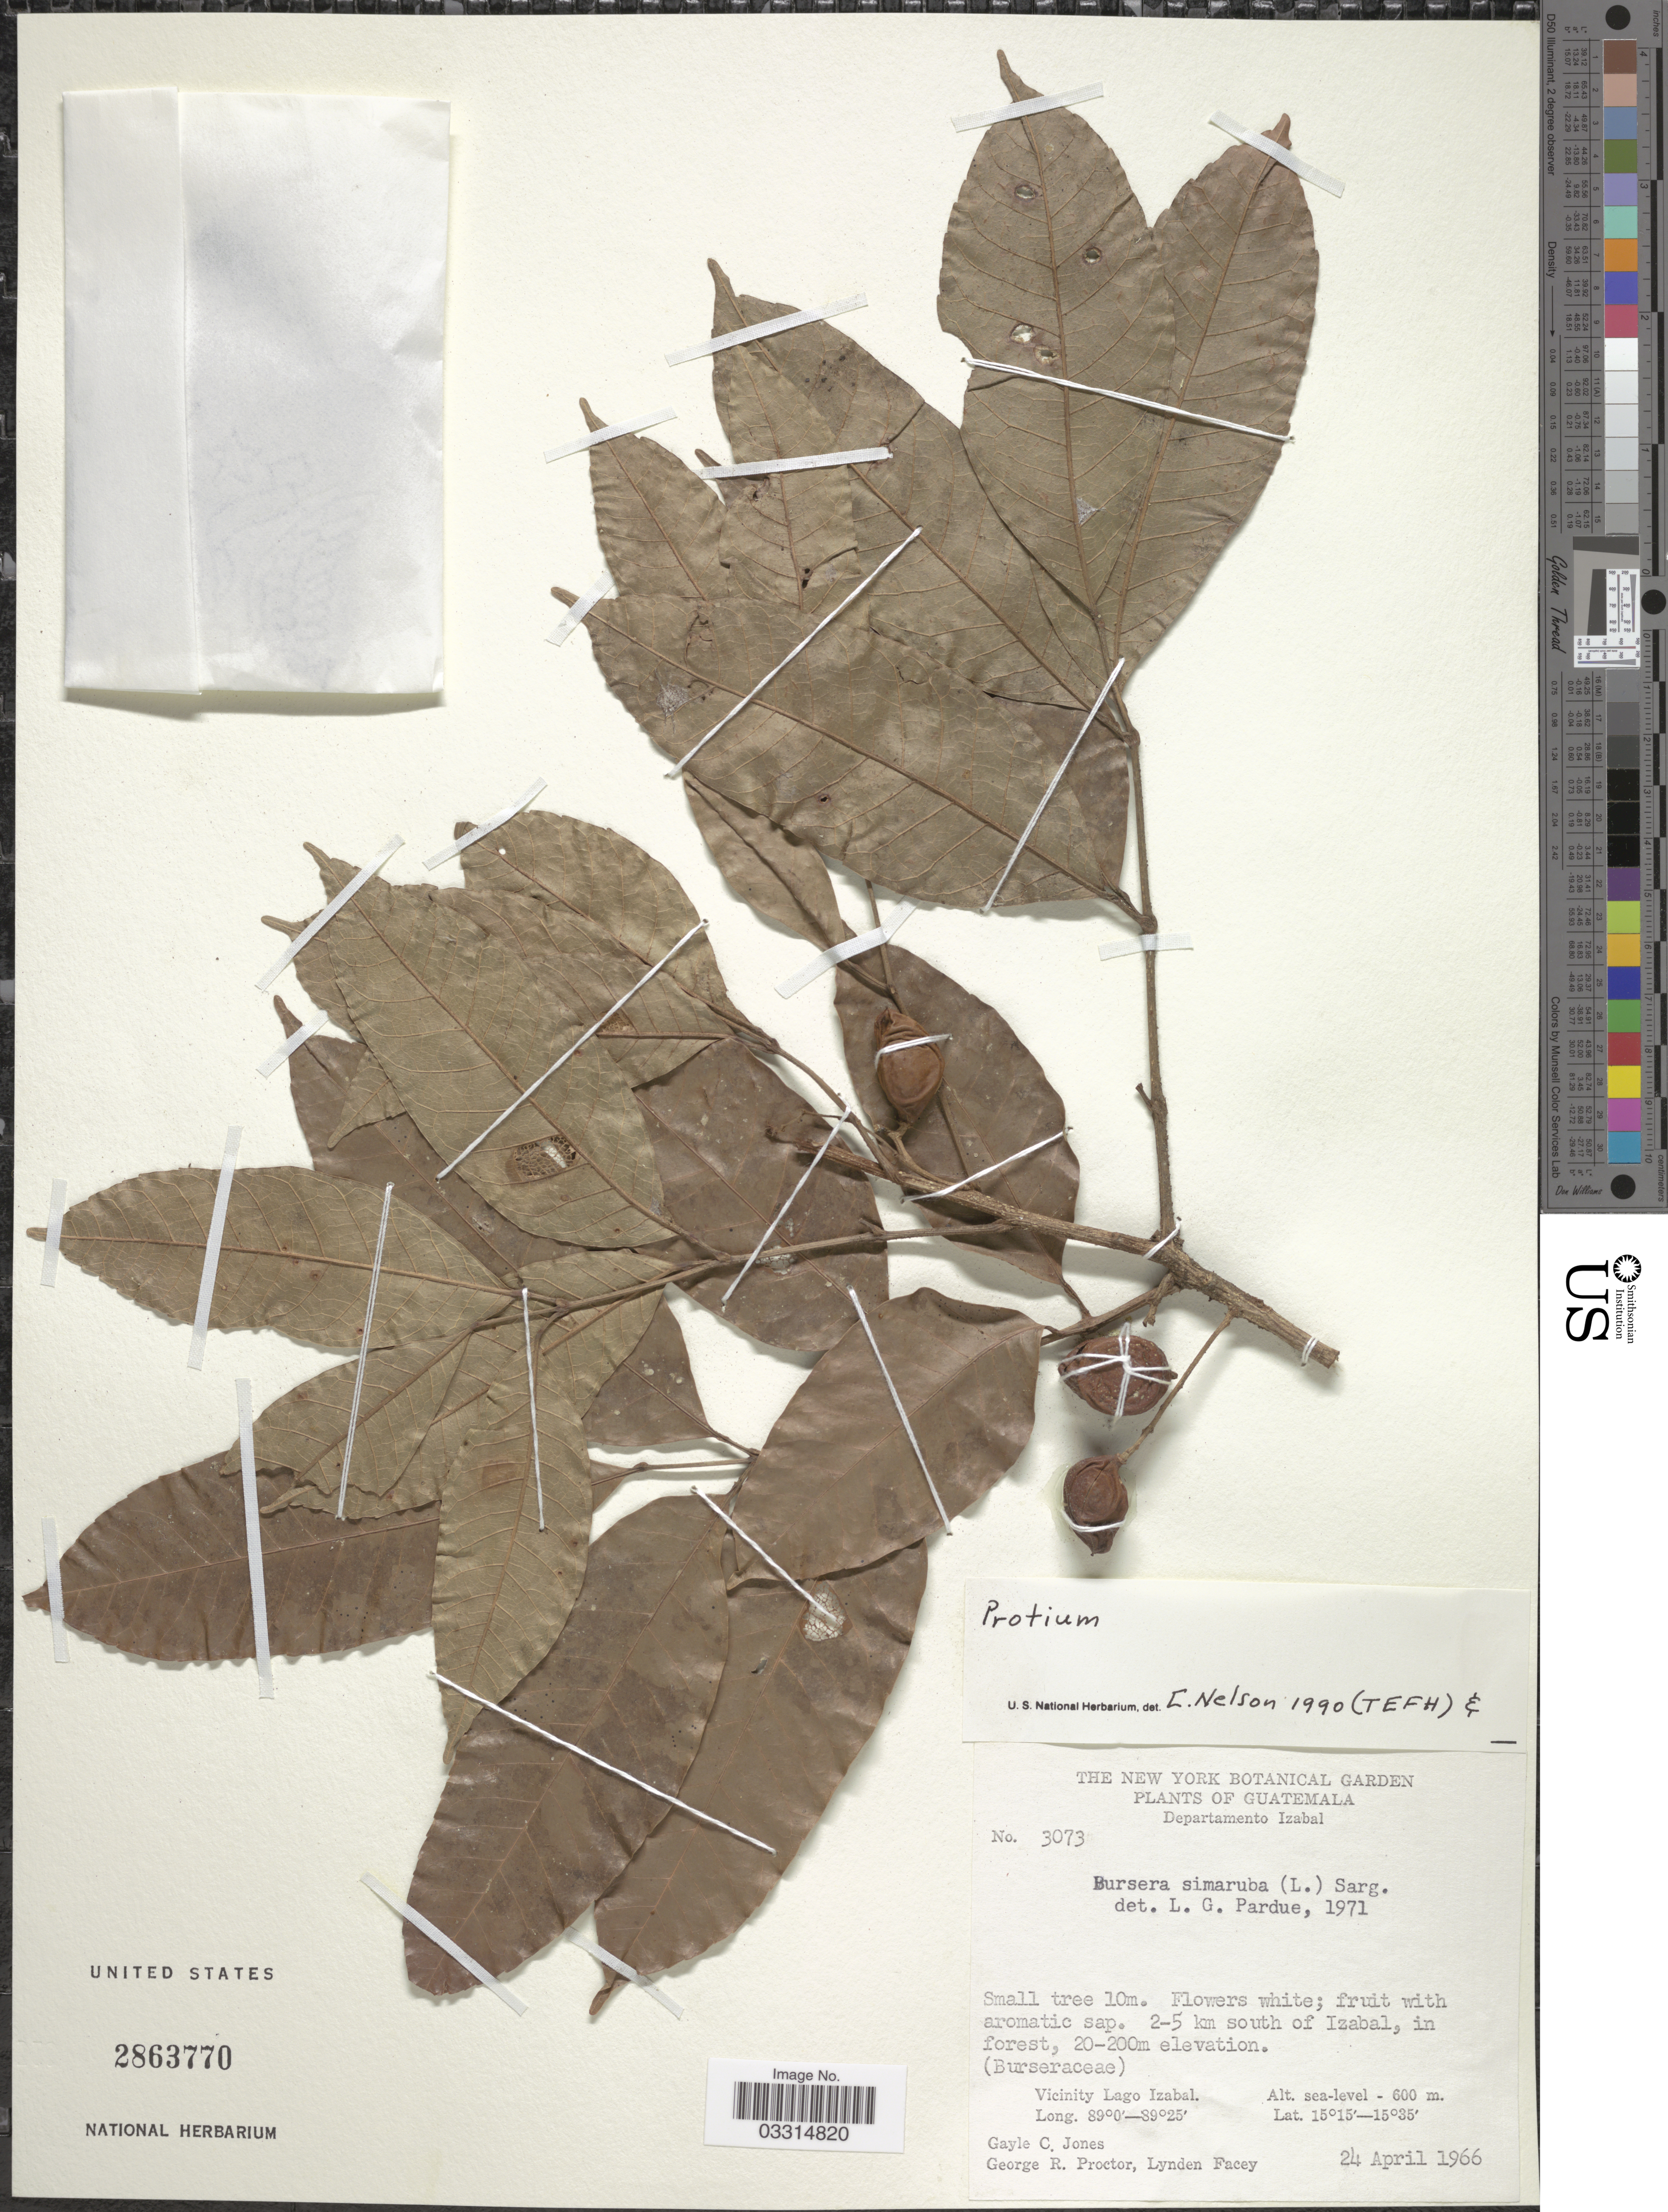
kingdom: Plantae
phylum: Tracheophyta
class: Magnoliopsida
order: Sapindales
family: Burseraceae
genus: Protium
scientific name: Protium confusum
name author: (Rose) Pittier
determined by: Daly, D. C.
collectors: G. C. Jones, G. Proctor & L. Facey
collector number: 3073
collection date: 1966-04-24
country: Guatemala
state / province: Izabal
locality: Departamento Izabal, 2-5 km south of Izabal, in forest, Vicinity Lago Izabal.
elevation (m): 0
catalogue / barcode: US 2863770